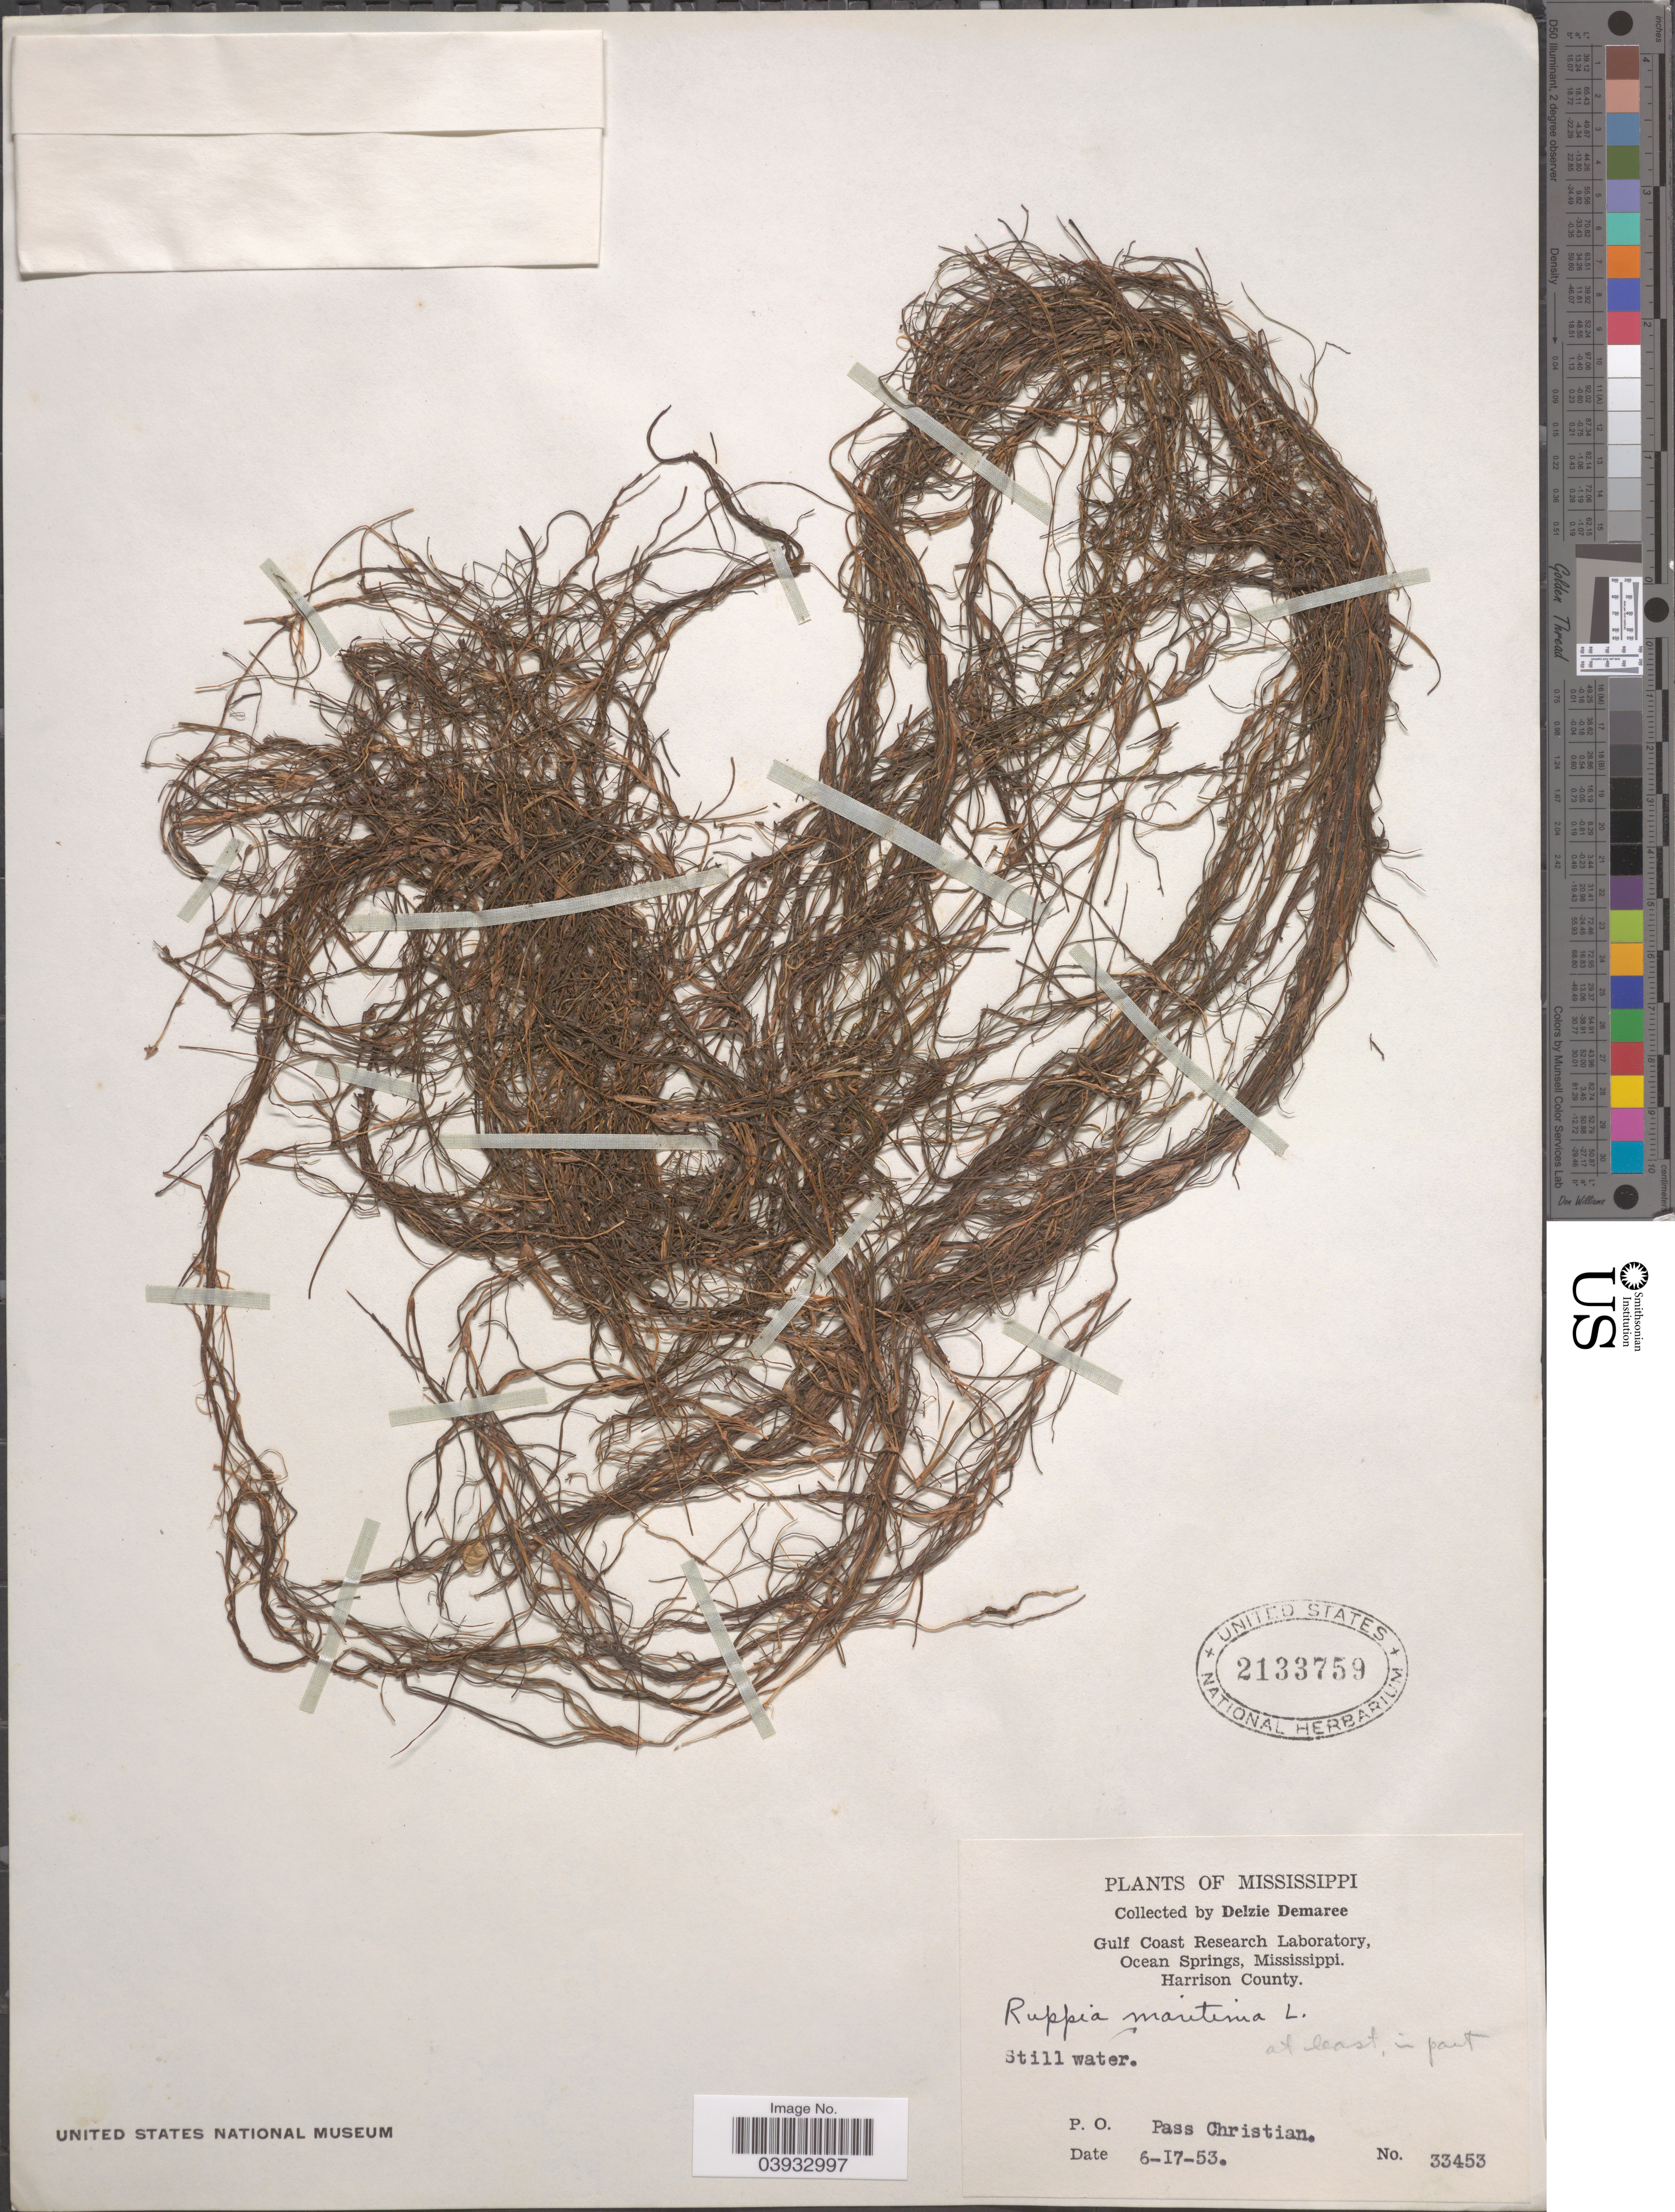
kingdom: Plantae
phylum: Tracheophyta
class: Liliopsida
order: Alismatales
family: Ruppiaceae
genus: Ruppia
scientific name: Ruppia maritima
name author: L.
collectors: D. Demaree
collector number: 33453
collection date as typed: Transcribed d/m/y: 17/6/53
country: United States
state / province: Mississippi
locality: Harrison County. P. O. Pass Christian.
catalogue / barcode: US 2133759